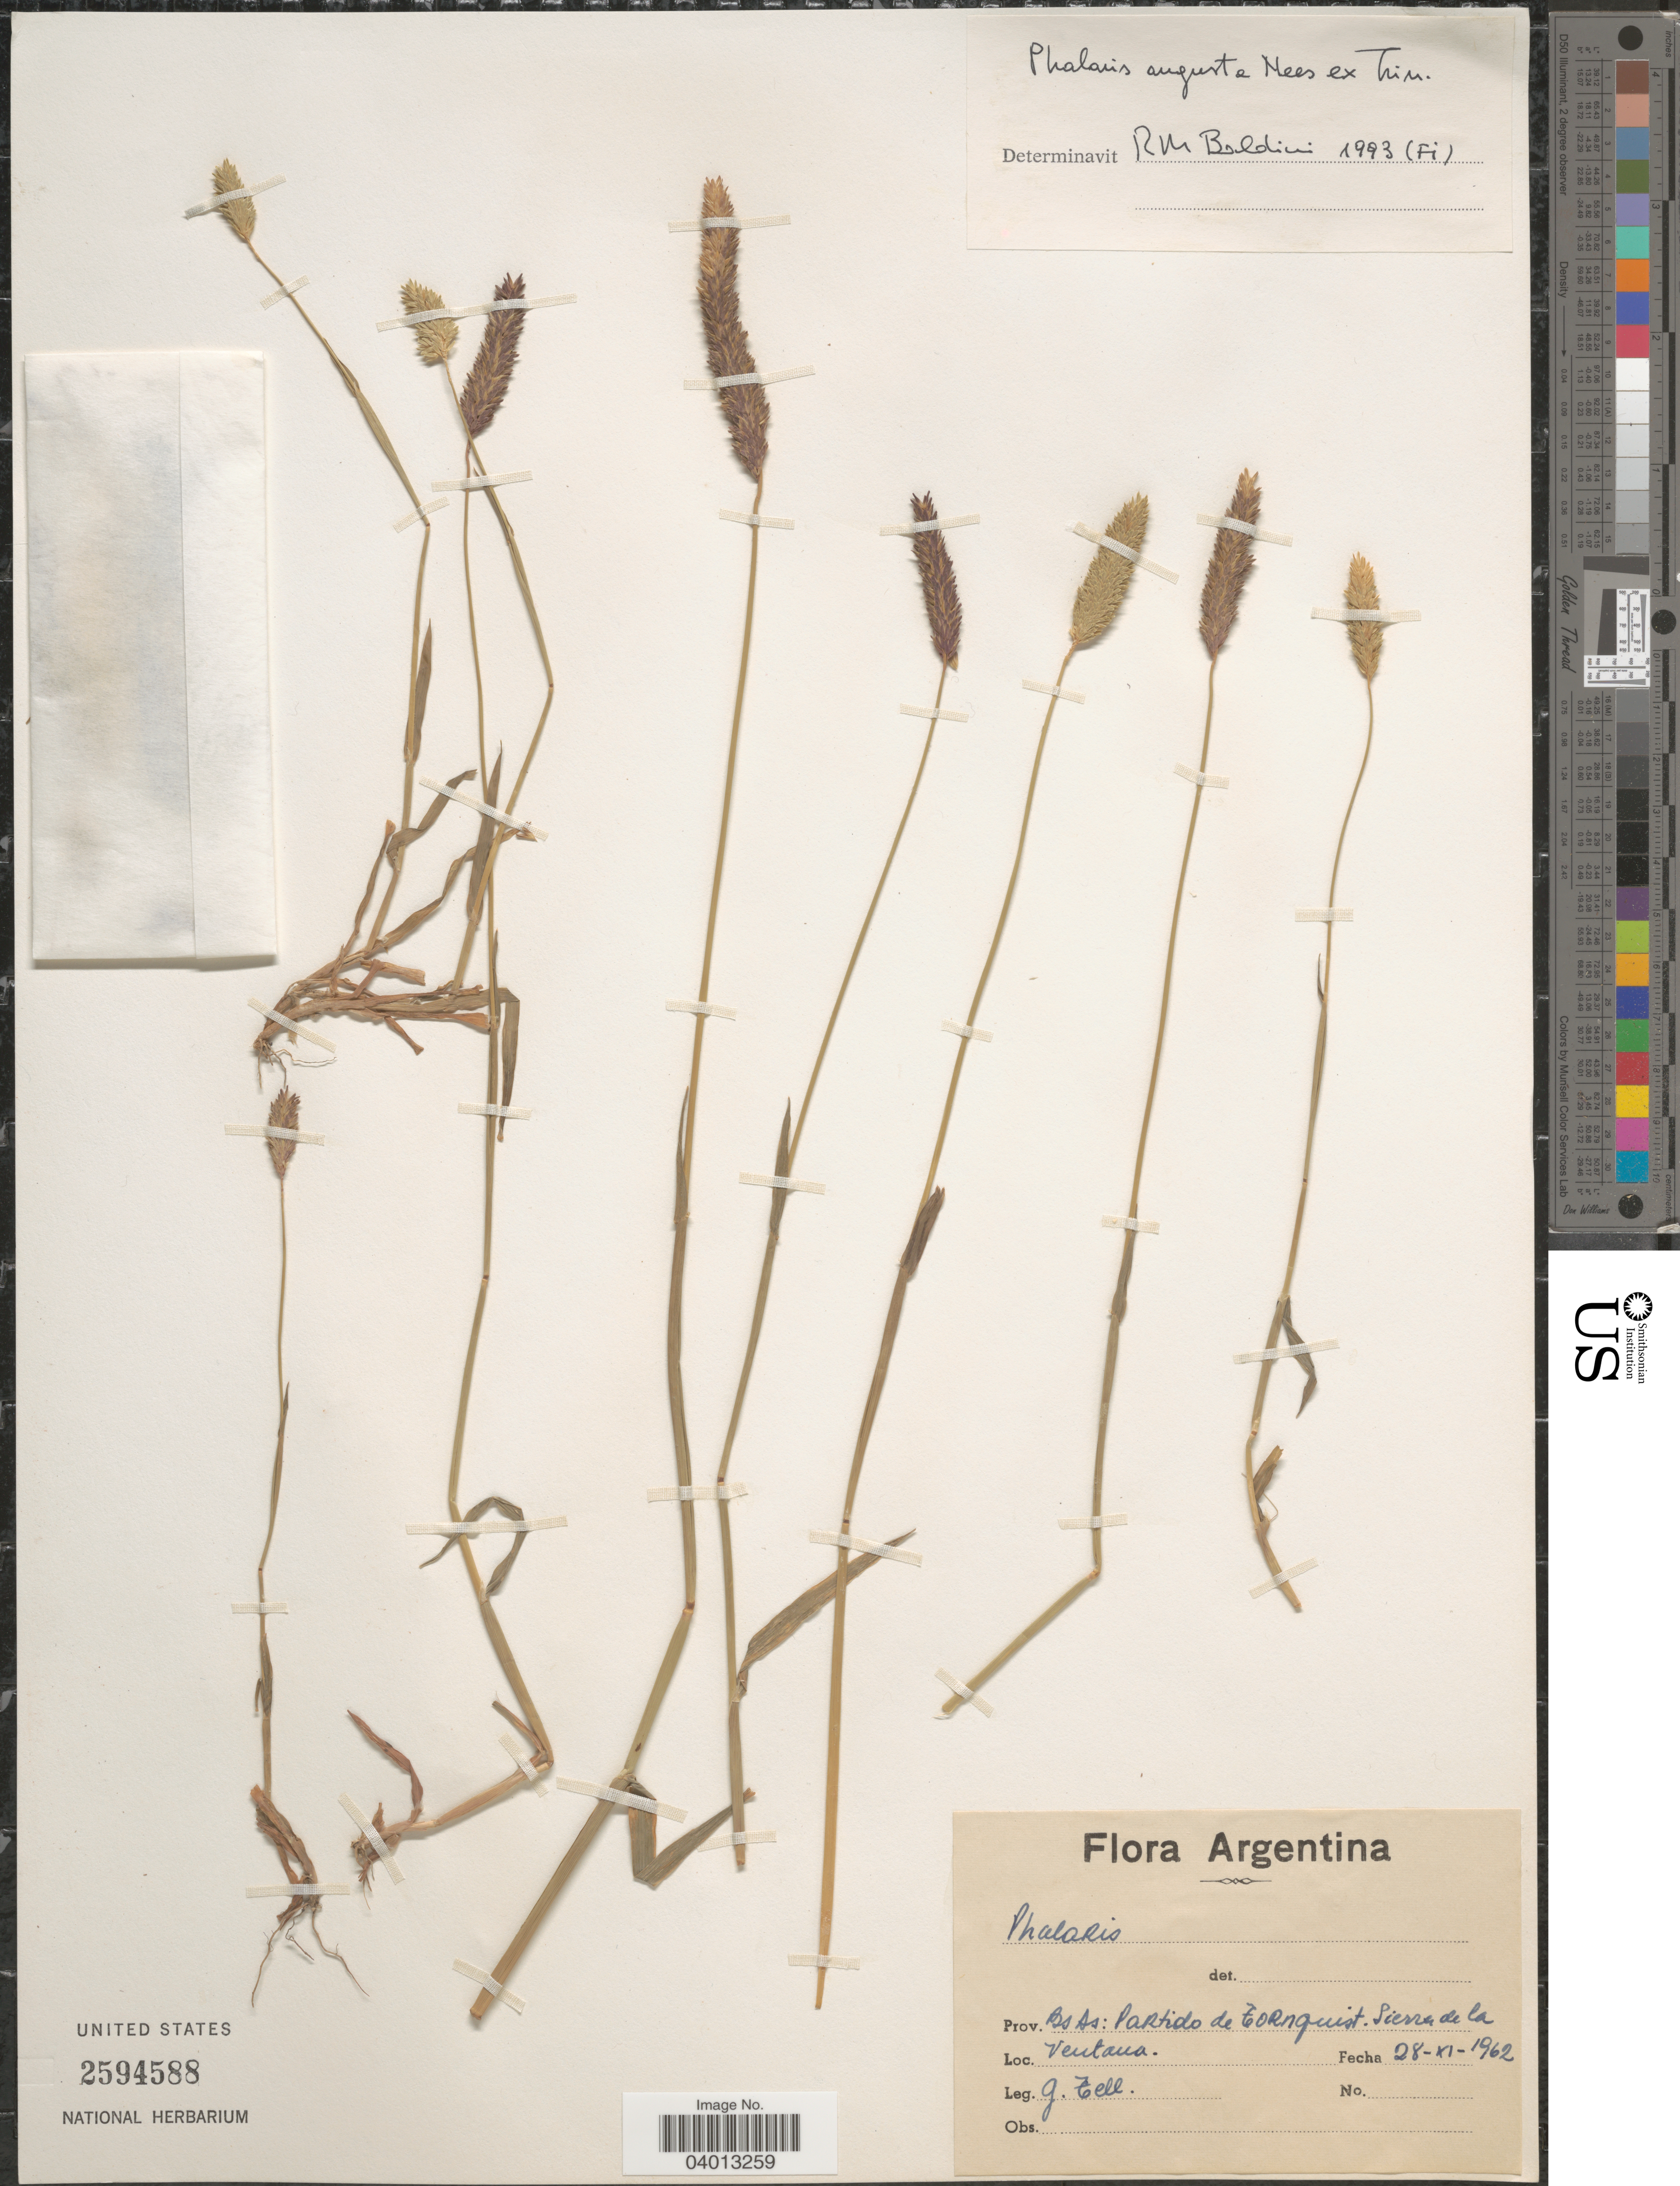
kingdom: Plantae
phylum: Tracheophyta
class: Liliopsida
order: Poales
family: Poaceae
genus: Phalaris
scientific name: Phalaris angusta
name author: Nees ex Trin.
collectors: G. Zell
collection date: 1962-11-28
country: Argentina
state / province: Buenos Aires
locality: Bs As: Partido de Tornquist. Sierra de la Ventana.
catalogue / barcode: US 2594588